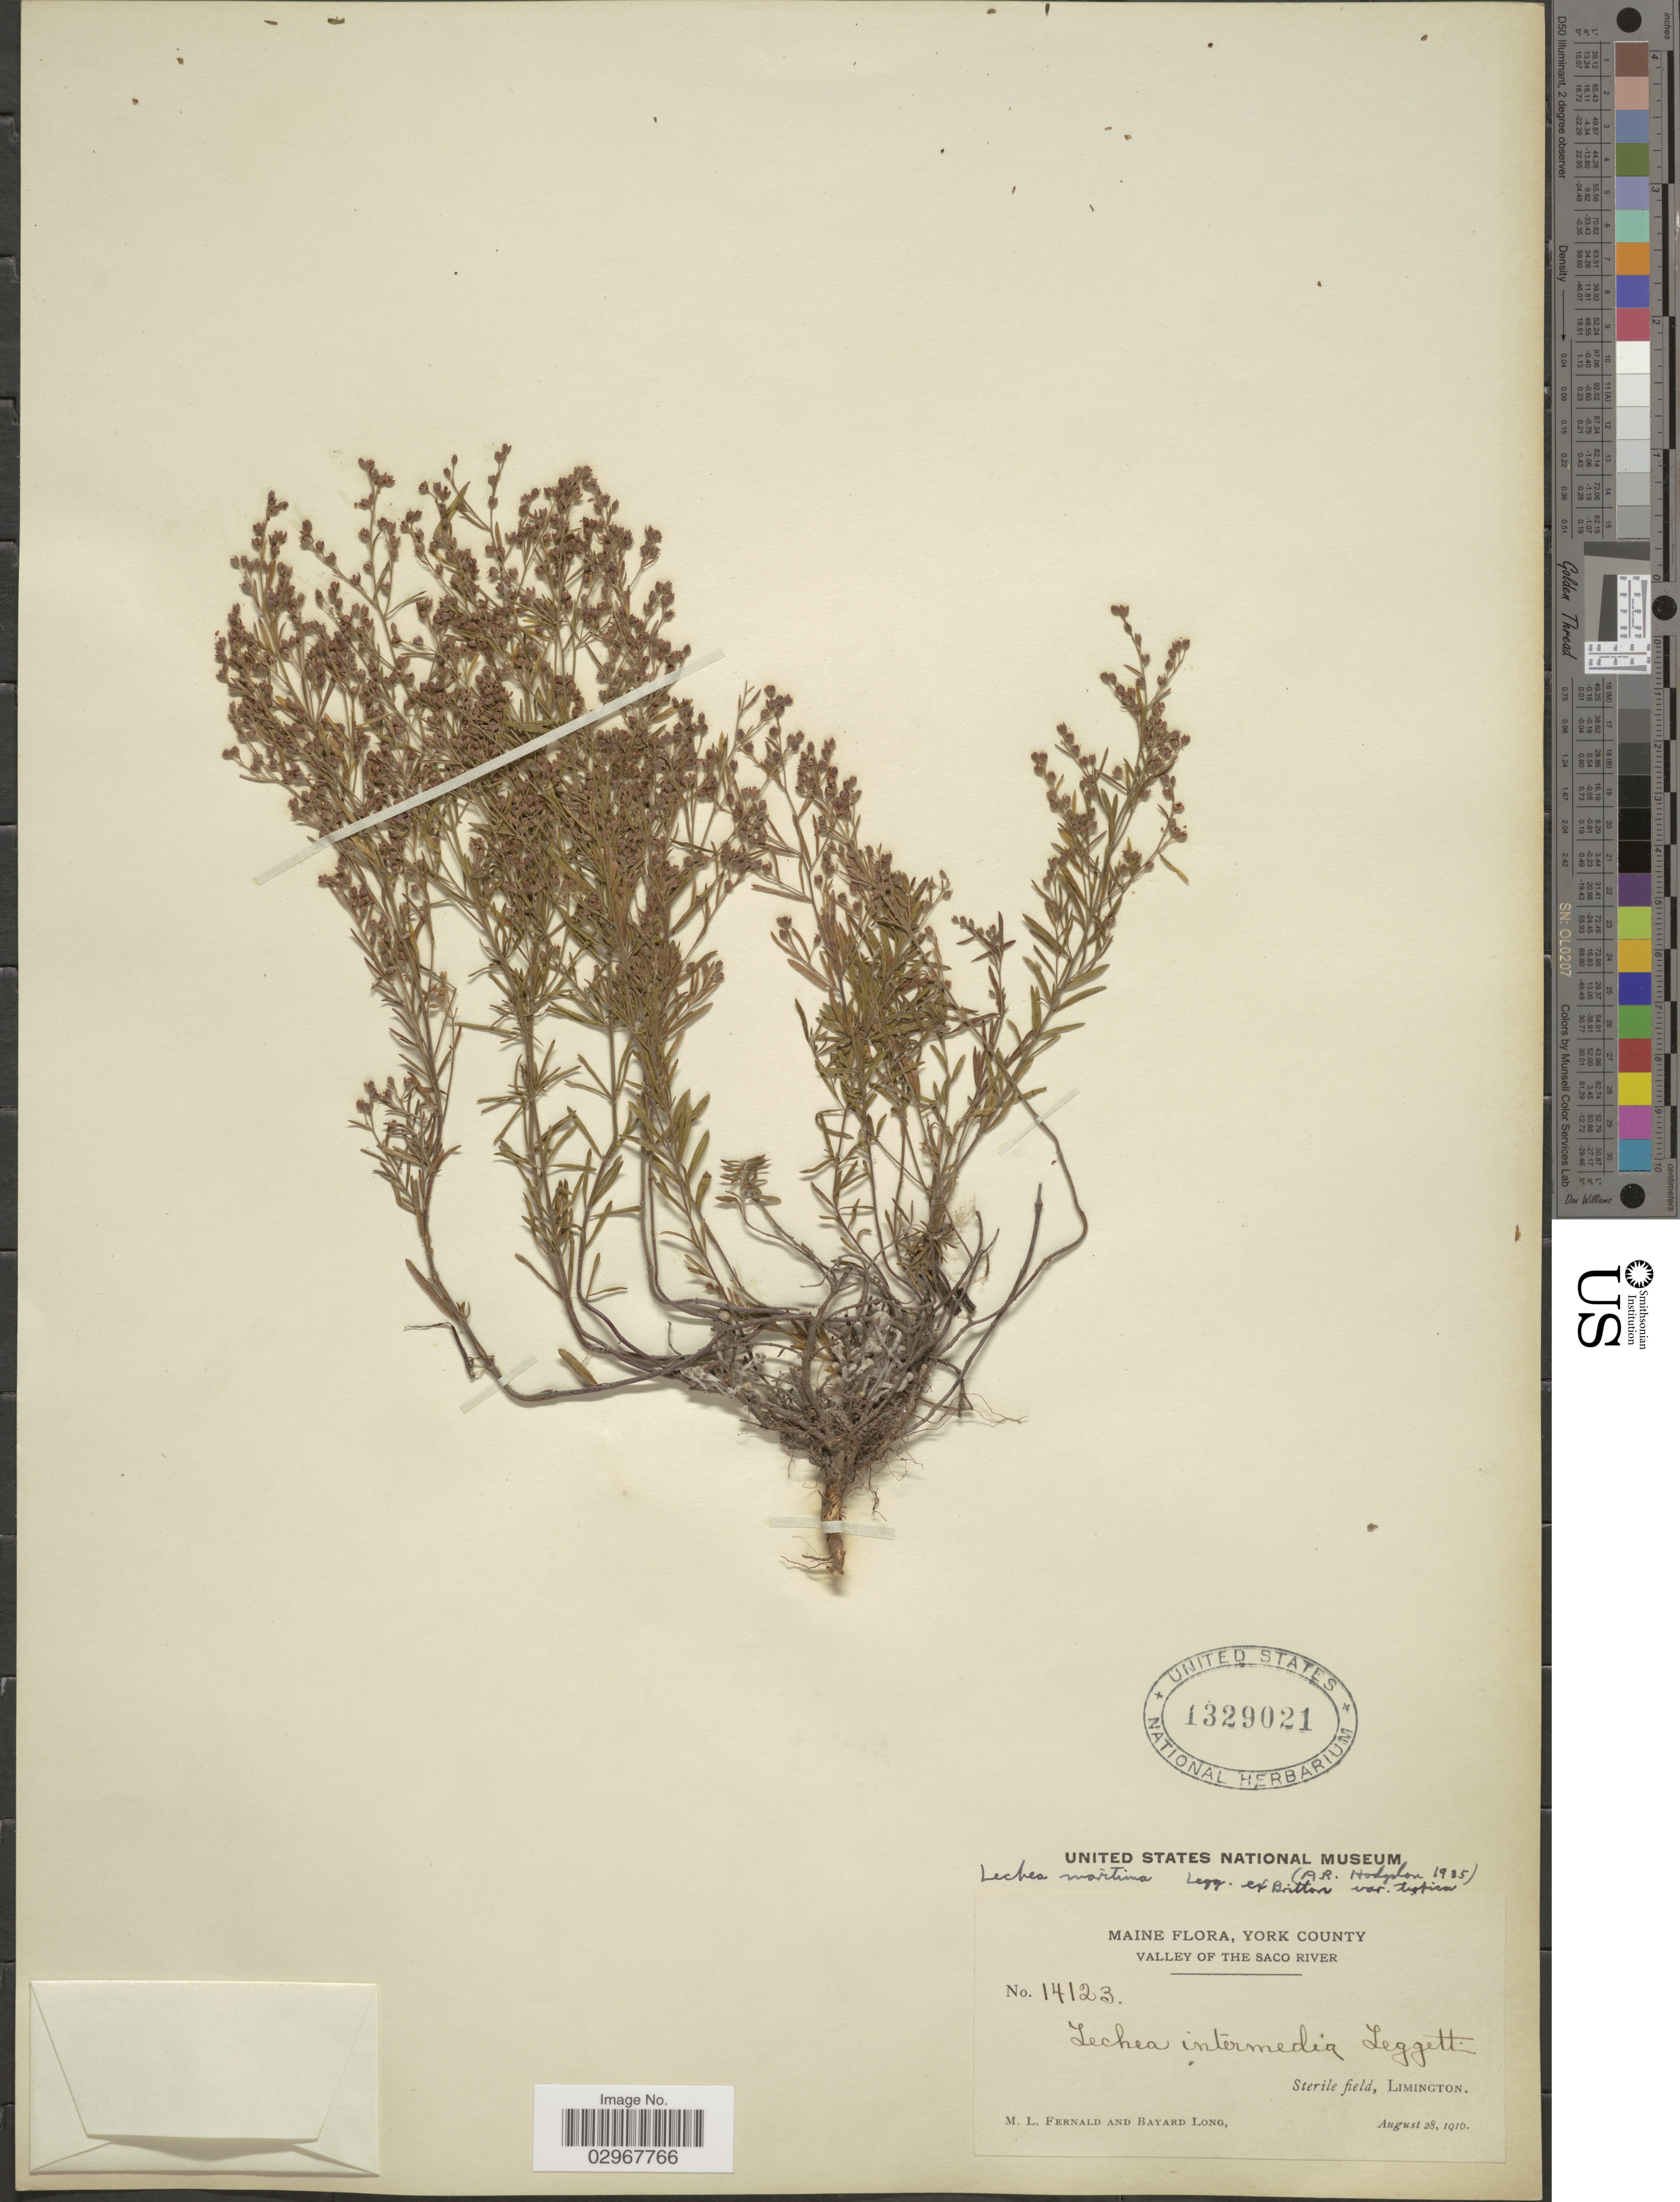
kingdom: Plantae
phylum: Tracheophyta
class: Magnoliopsida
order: Malvales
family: Cistaceae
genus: Lechea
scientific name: Lechea maritima var. typica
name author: Hodgdon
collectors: M. L. Fernald & B. Long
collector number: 14123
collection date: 1916-08-28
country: United States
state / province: Maine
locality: York County. Valley of the Saco River. Sterile field, Limington.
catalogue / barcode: US 1329021